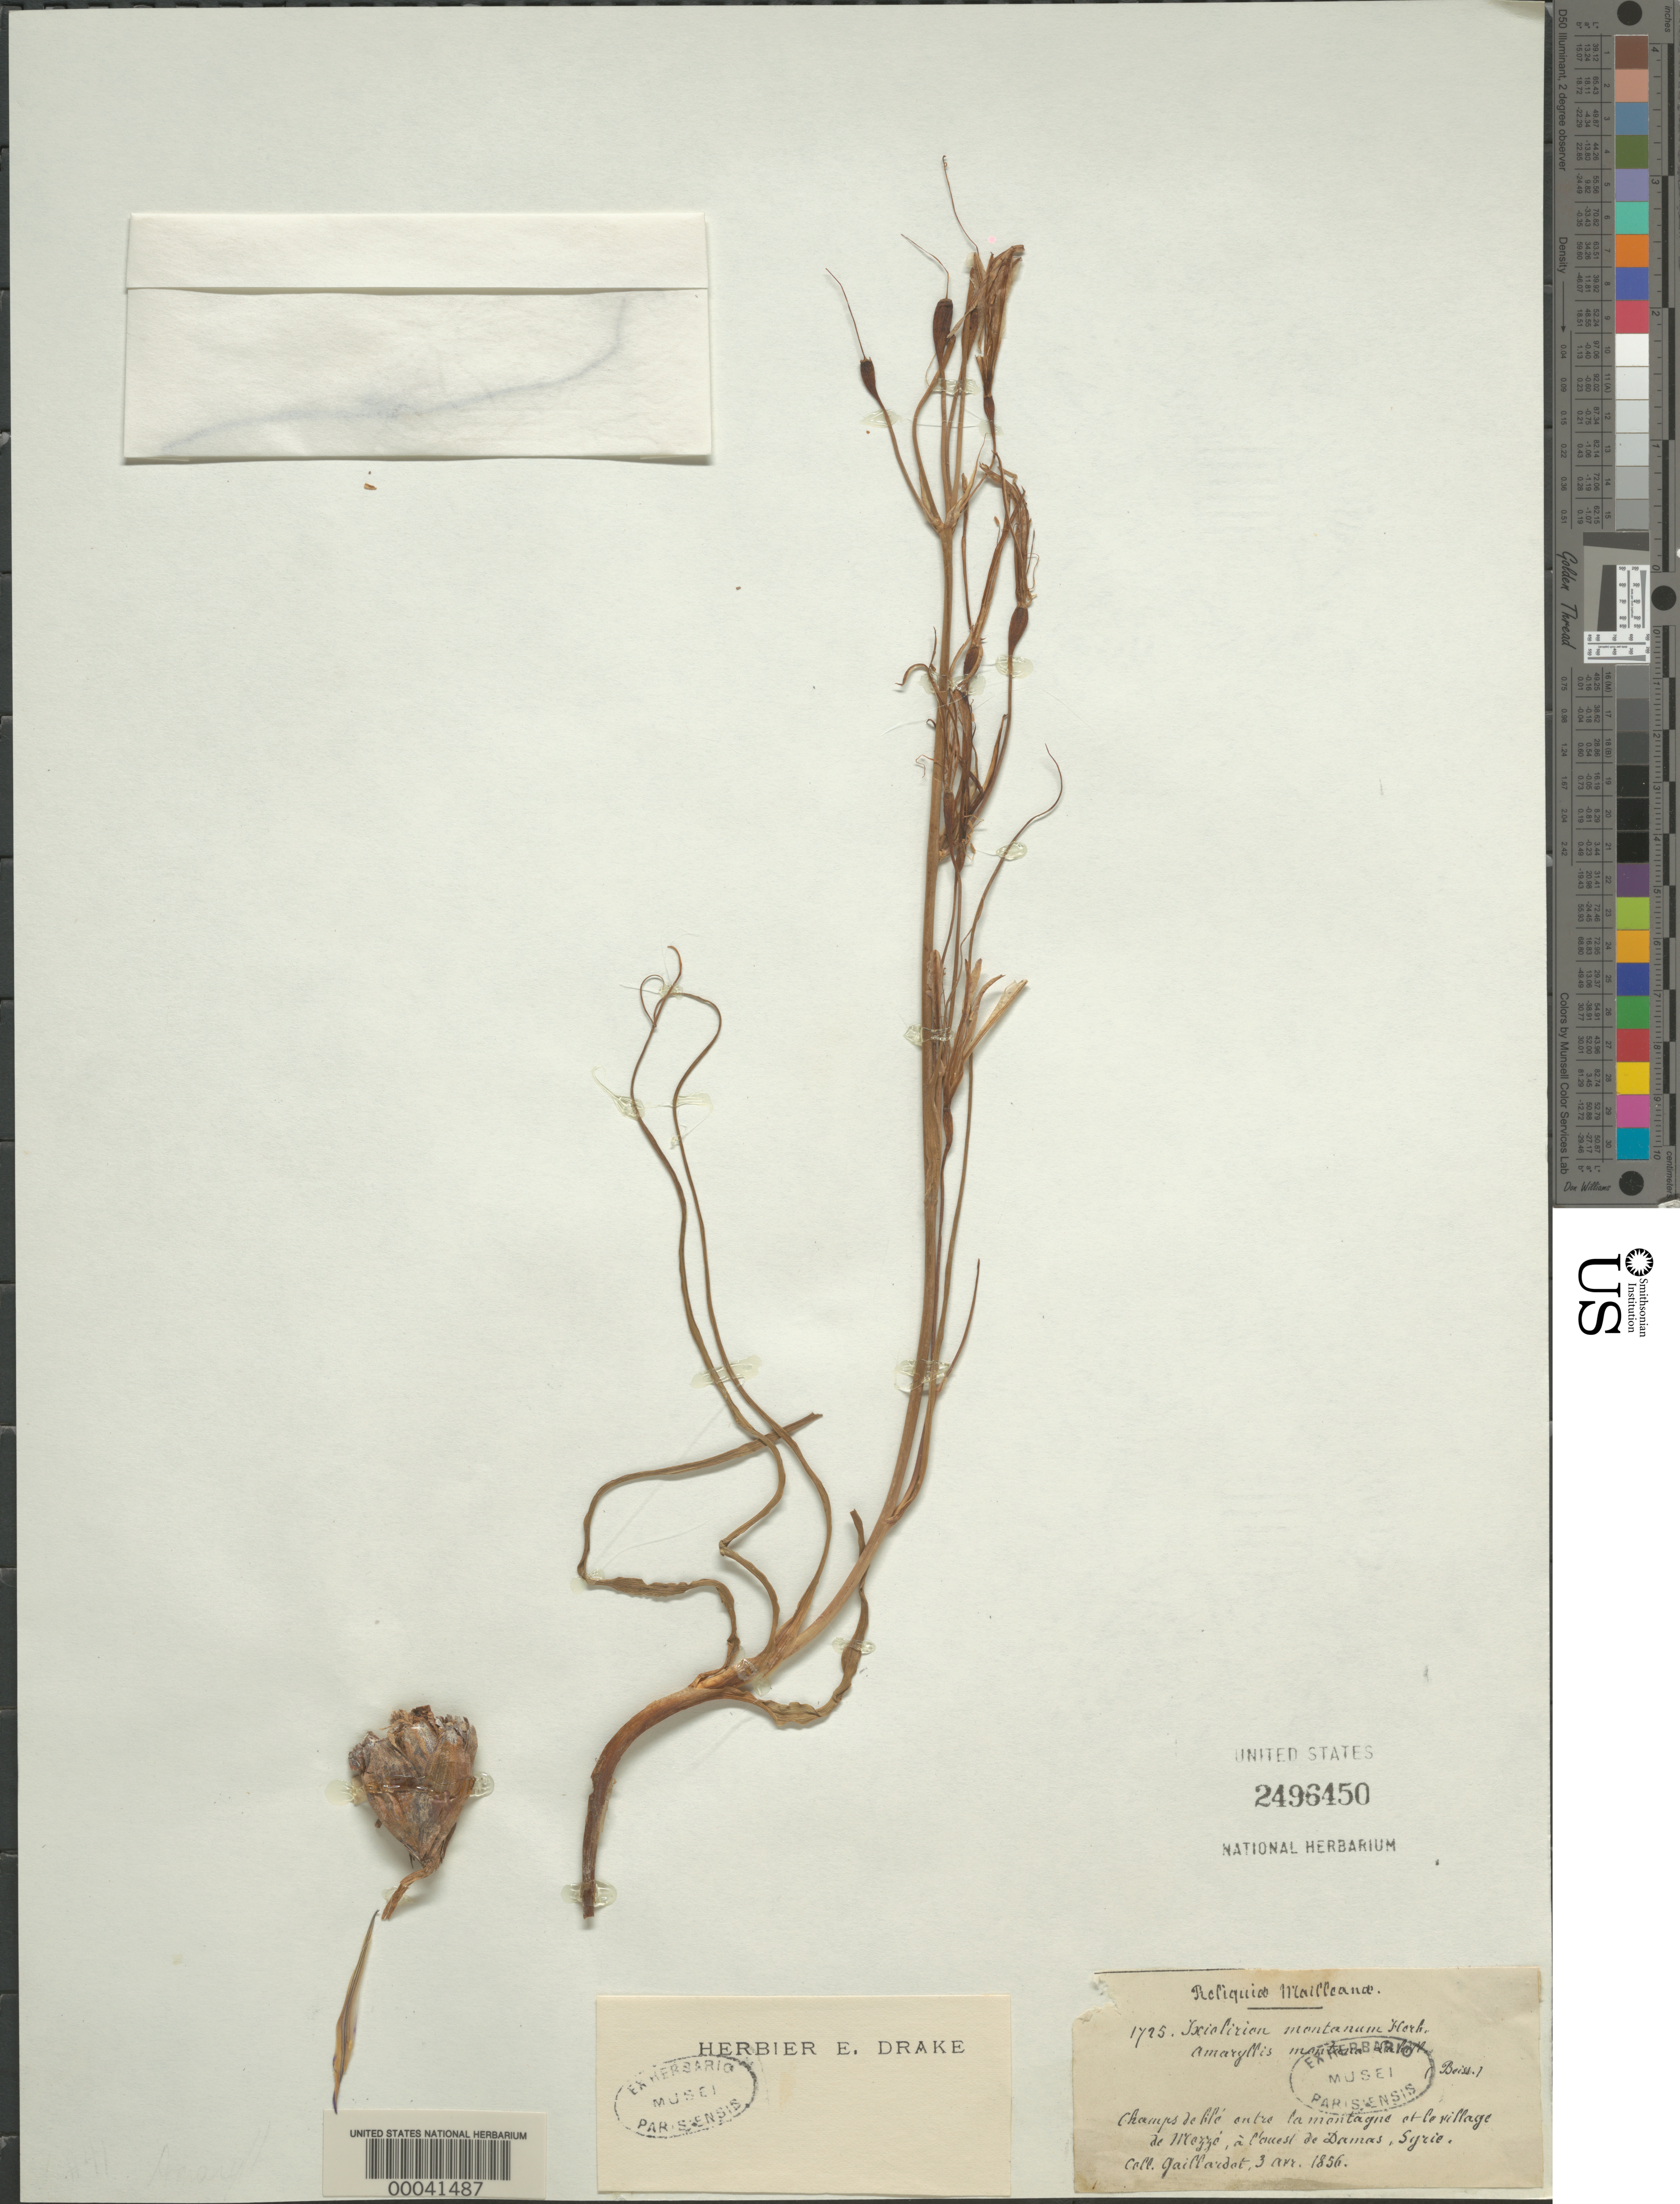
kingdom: Plantae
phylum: Tracheophyta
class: Liliopsida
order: Asparagales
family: Ixioliriaceae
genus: Ixiolirion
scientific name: Ixiolirion montanum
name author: Herb.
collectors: C. Gaillardot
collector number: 1725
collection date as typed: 03 Apr 1856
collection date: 1856-04-03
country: Syria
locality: Mazzo village w of damas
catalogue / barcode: US 2496450